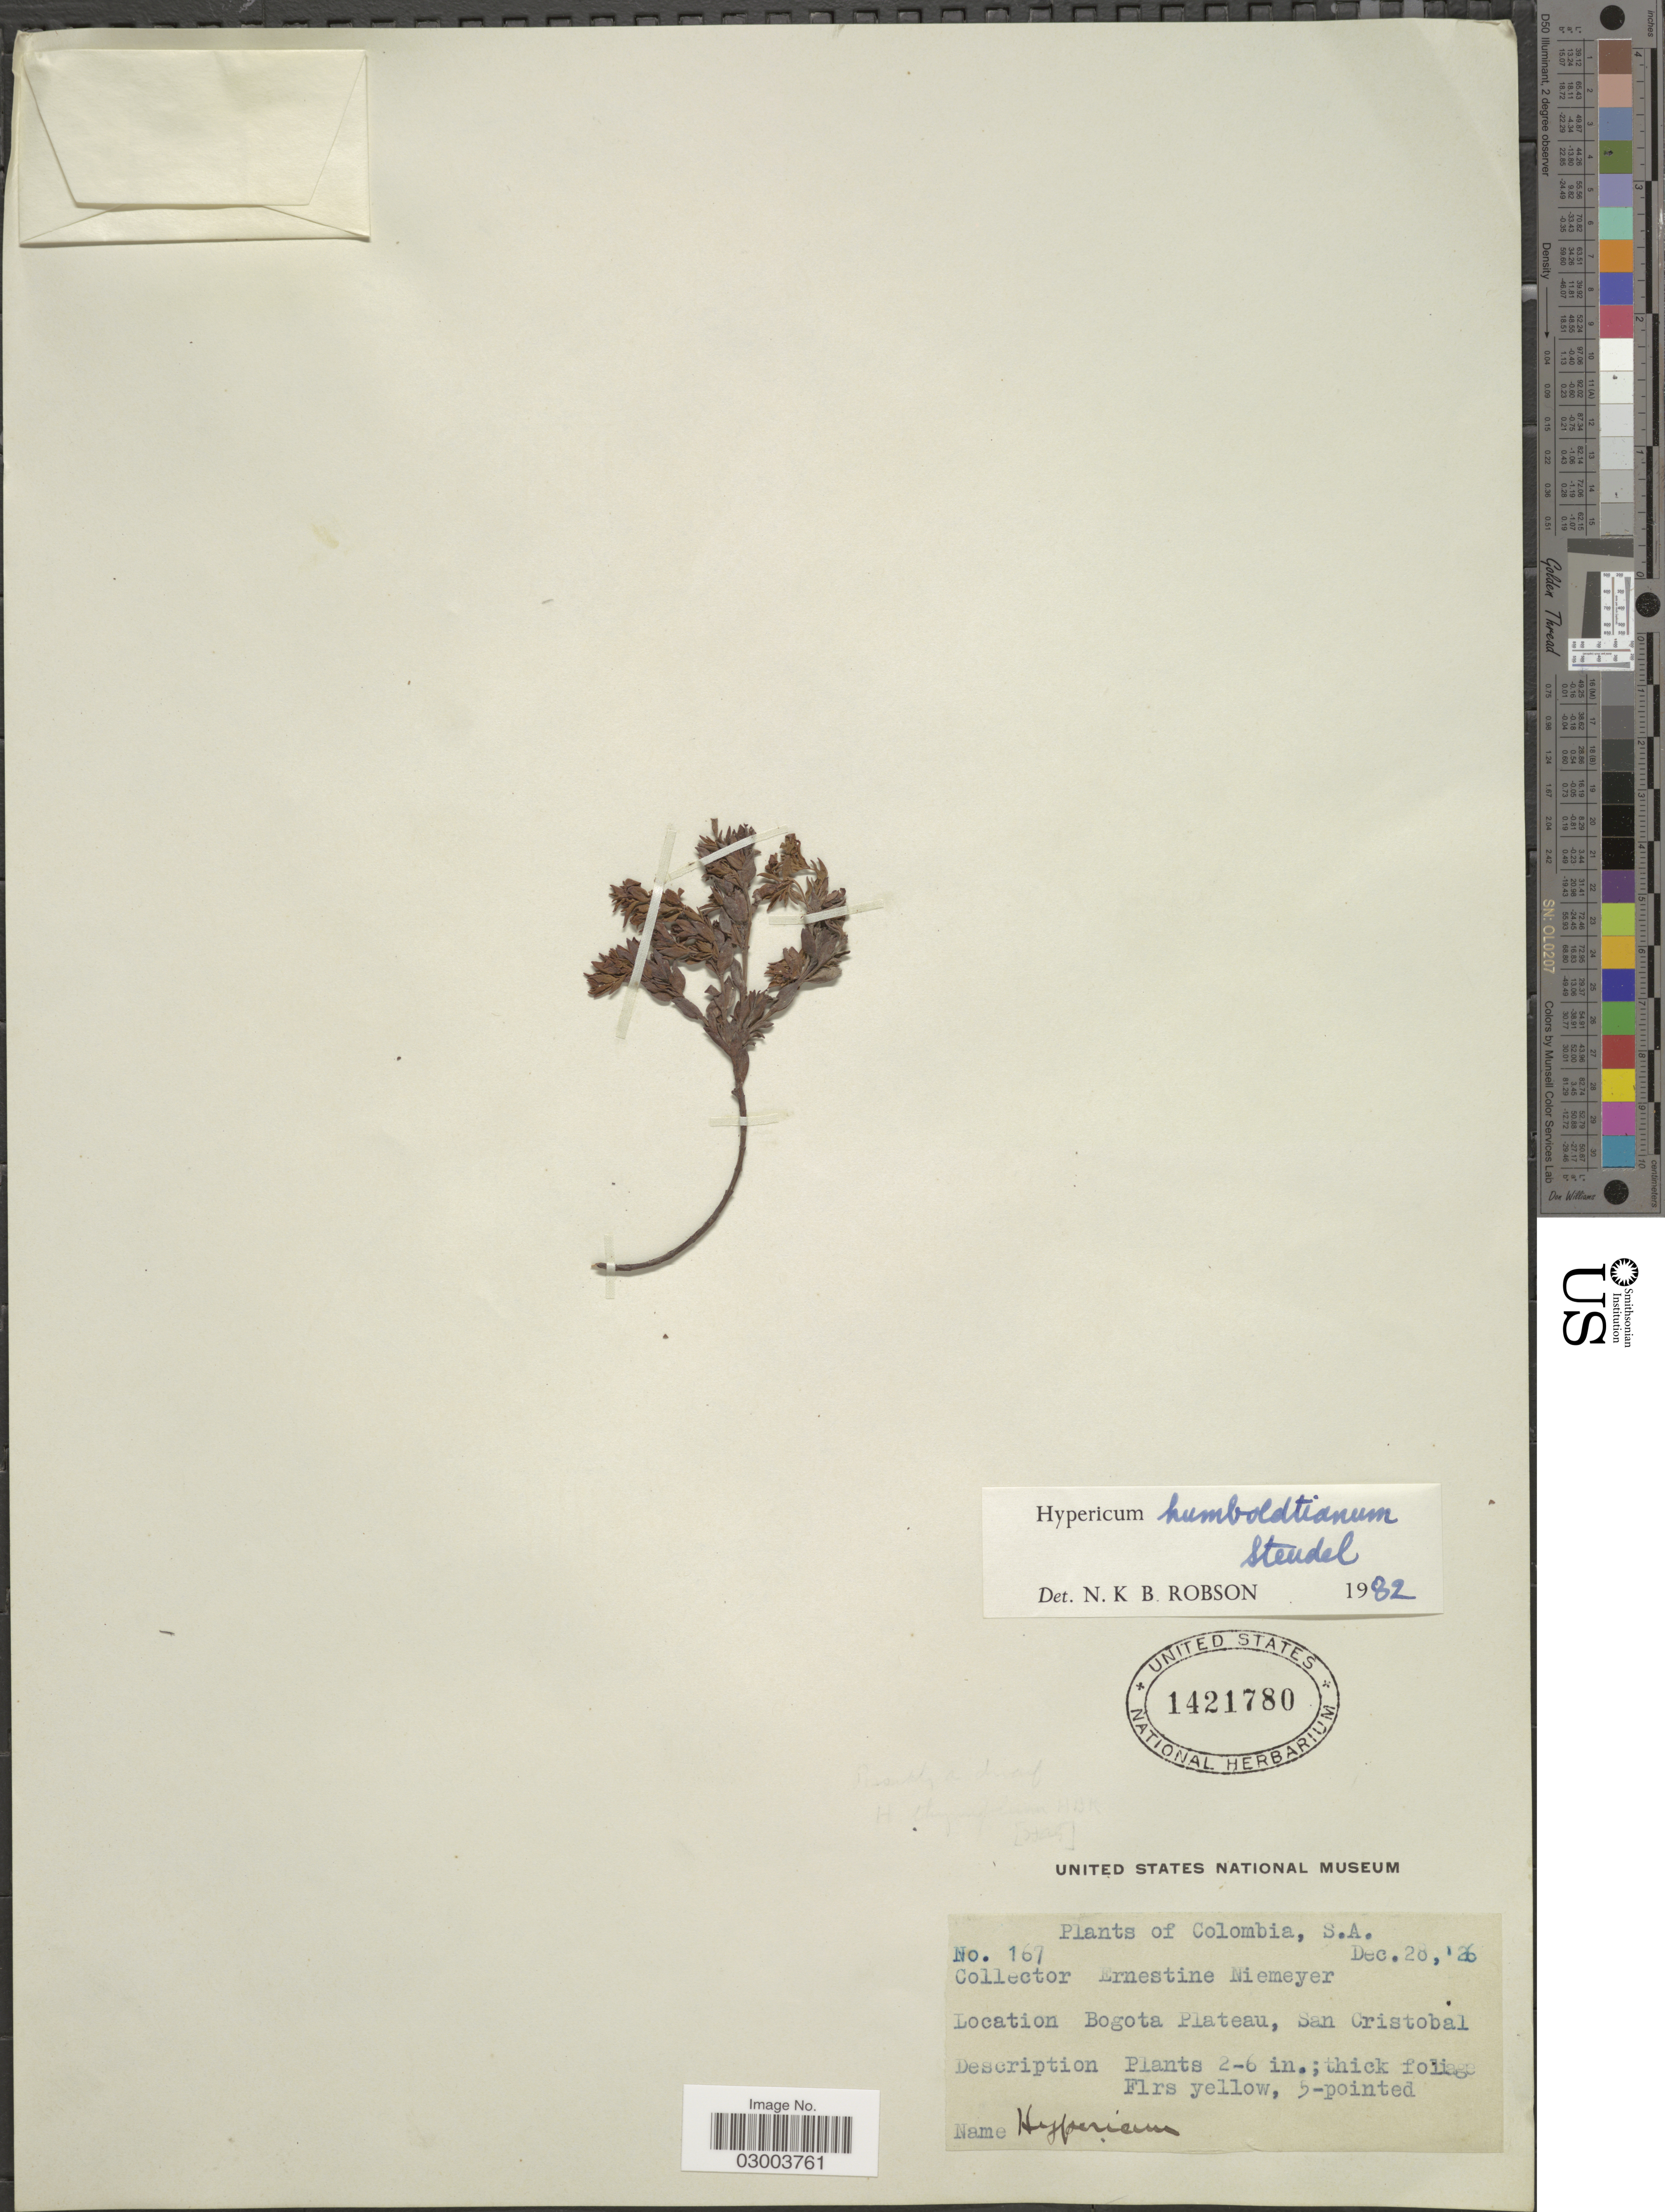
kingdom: Plantae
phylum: Tracheophyta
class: Magnoliopsida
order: Malpighiales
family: Hypericaceae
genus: Hypericum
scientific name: Hypericum humboldtianum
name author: Steud.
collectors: E. H. Niemeyer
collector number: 167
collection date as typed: Transcribed d/m/y: 28/12/26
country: Colombia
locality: Bogota Plateau, San Cristobal.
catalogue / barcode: US 1421780